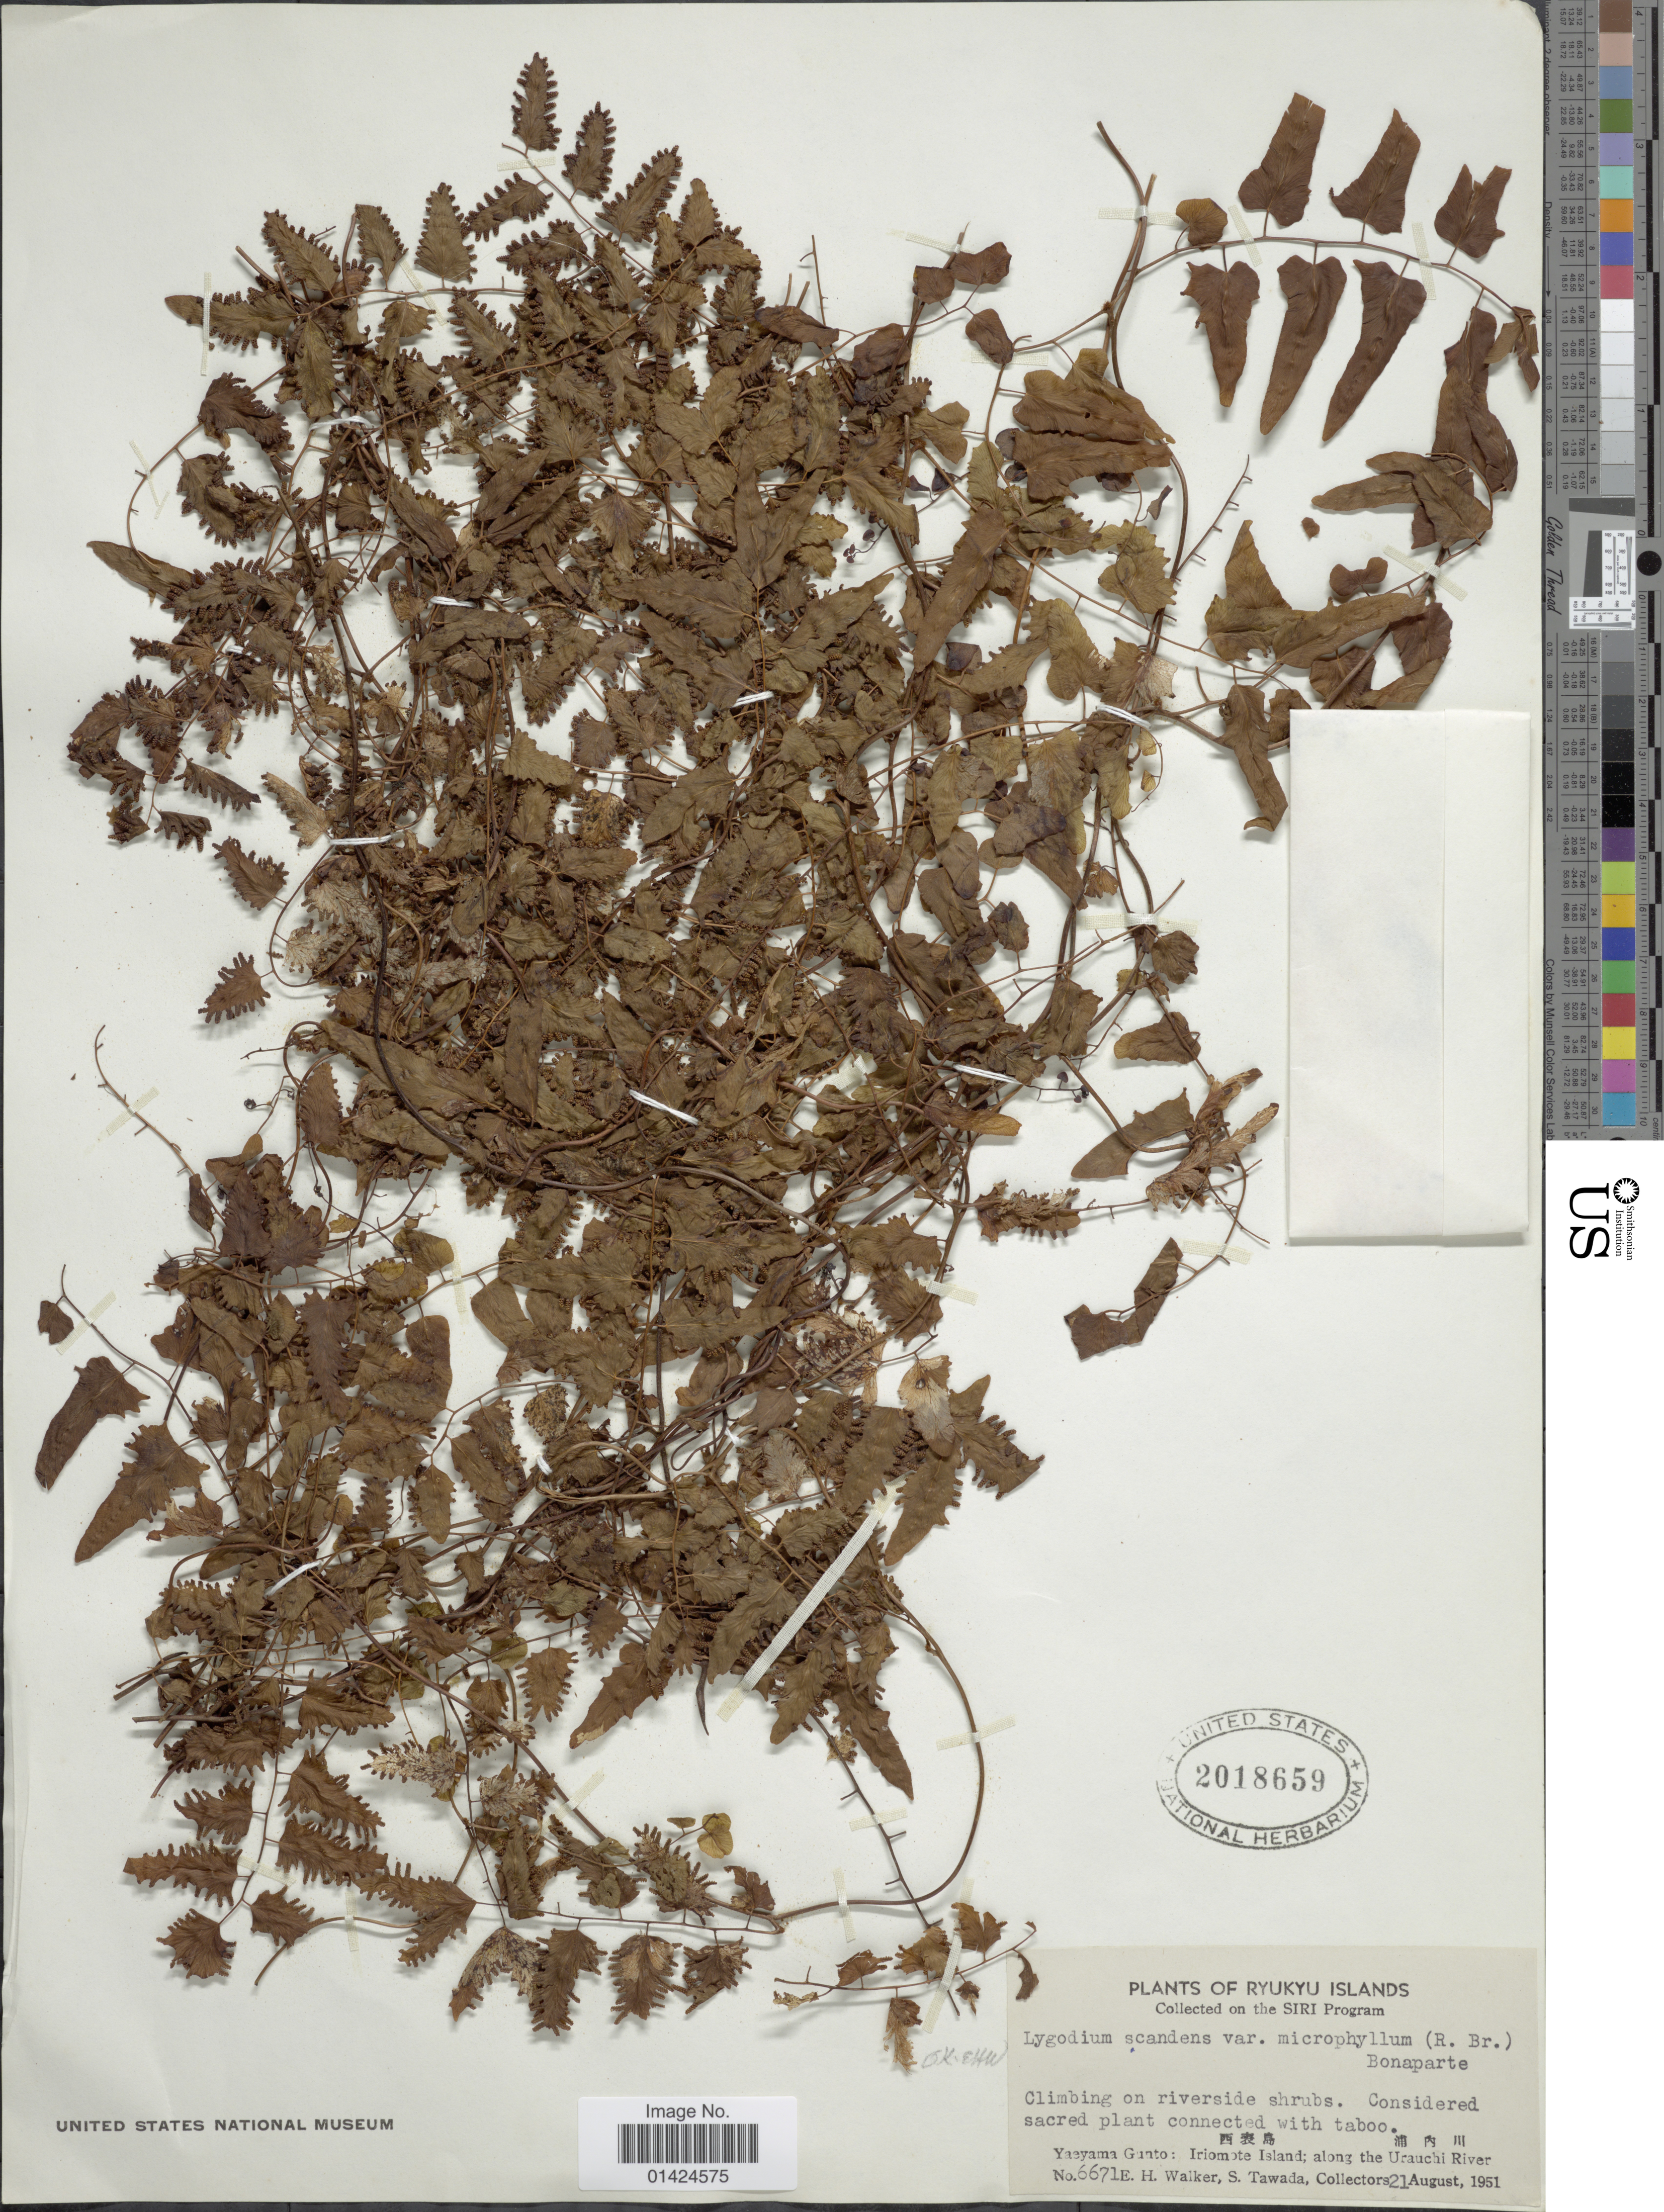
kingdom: Plantae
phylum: Tracheophyta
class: Polypodiopsida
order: Schizaeales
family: Lygodiaceae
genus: Lygodium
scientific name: Lygodium microphyllum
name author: (Cav.) R. Br.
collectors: E. H. Walker & S. Tawada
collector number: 6671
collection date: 1951-08-21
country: Japan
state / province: Okinawa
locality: Ryukyu Islands. Yaeyama Gunto: Iriomote Island; along the Urauchi River.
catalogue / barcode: US 2018659